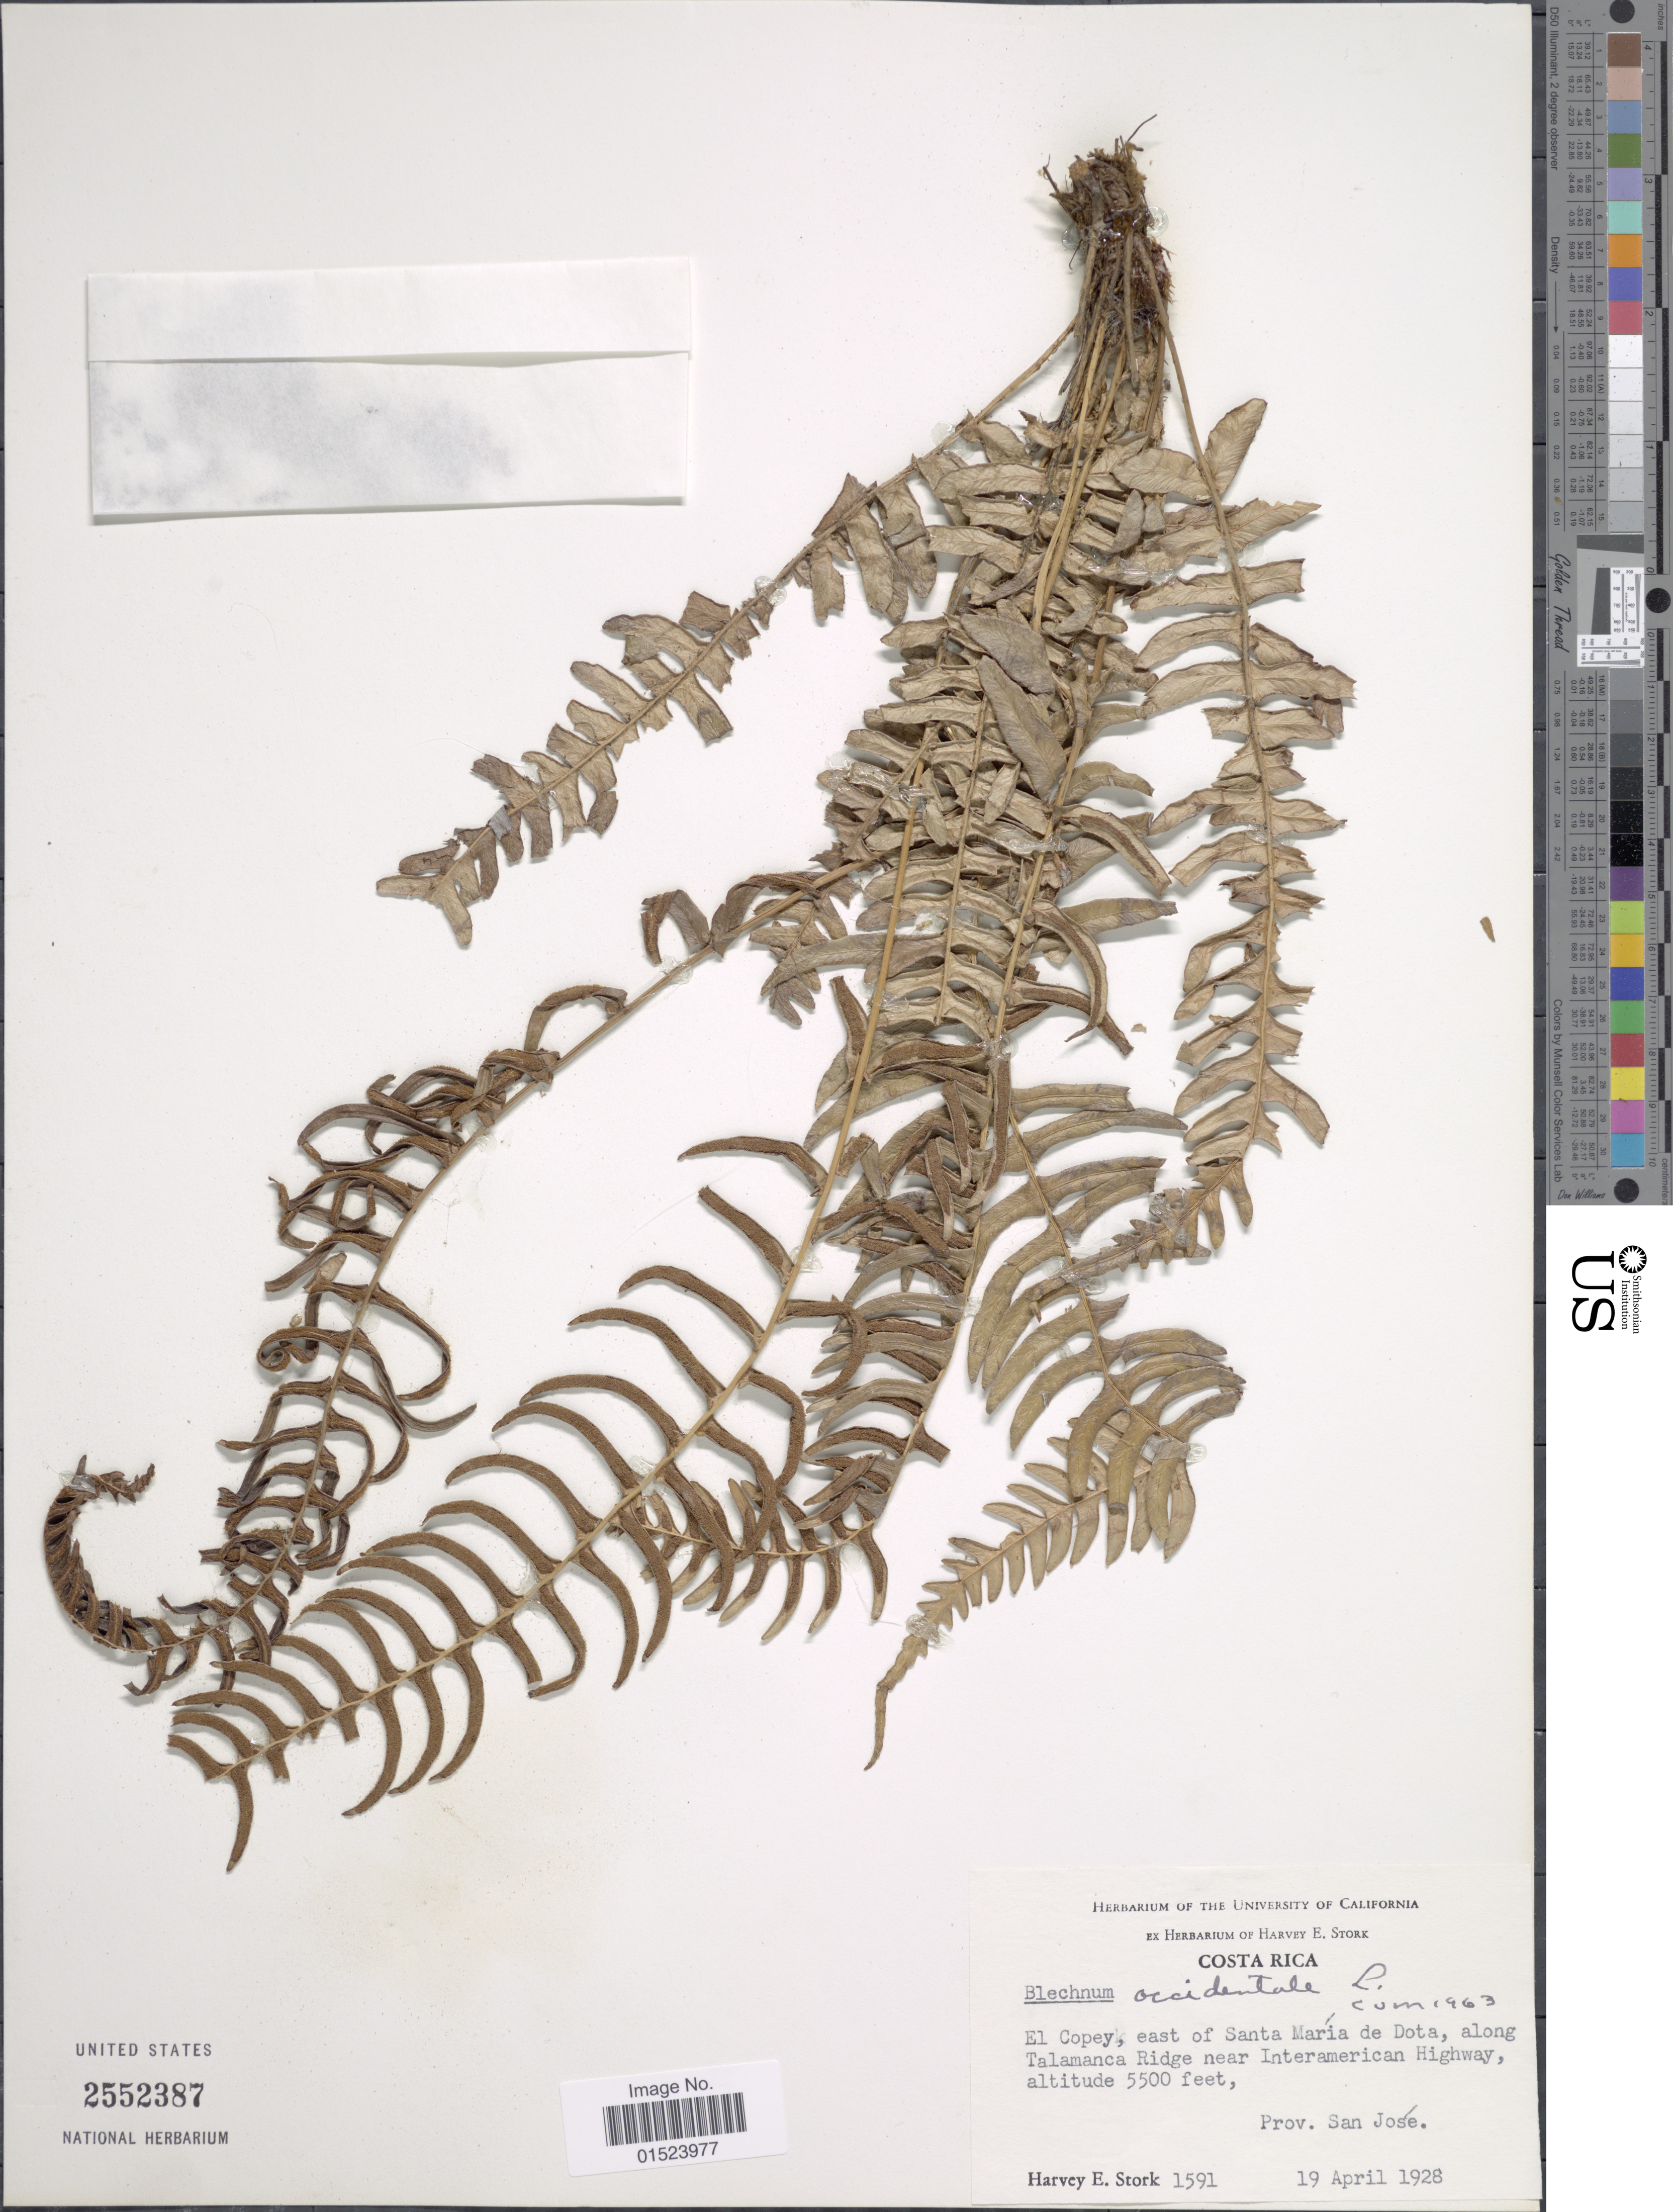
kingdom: Plantae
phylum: Tracheophyta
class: Polypodiopsida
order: Polypodiales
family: Blechnaceae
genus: Blechnum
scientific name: Blechnum glandulosum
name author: Link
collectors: H. E. Stork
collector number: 1591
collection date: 1928-04-19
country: Costa Rica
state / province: San José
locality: El Copey, east of Santa María de Dota, along Talamanca Ridge near Interamerican Highway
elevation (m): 1676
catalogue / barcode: US 2552387